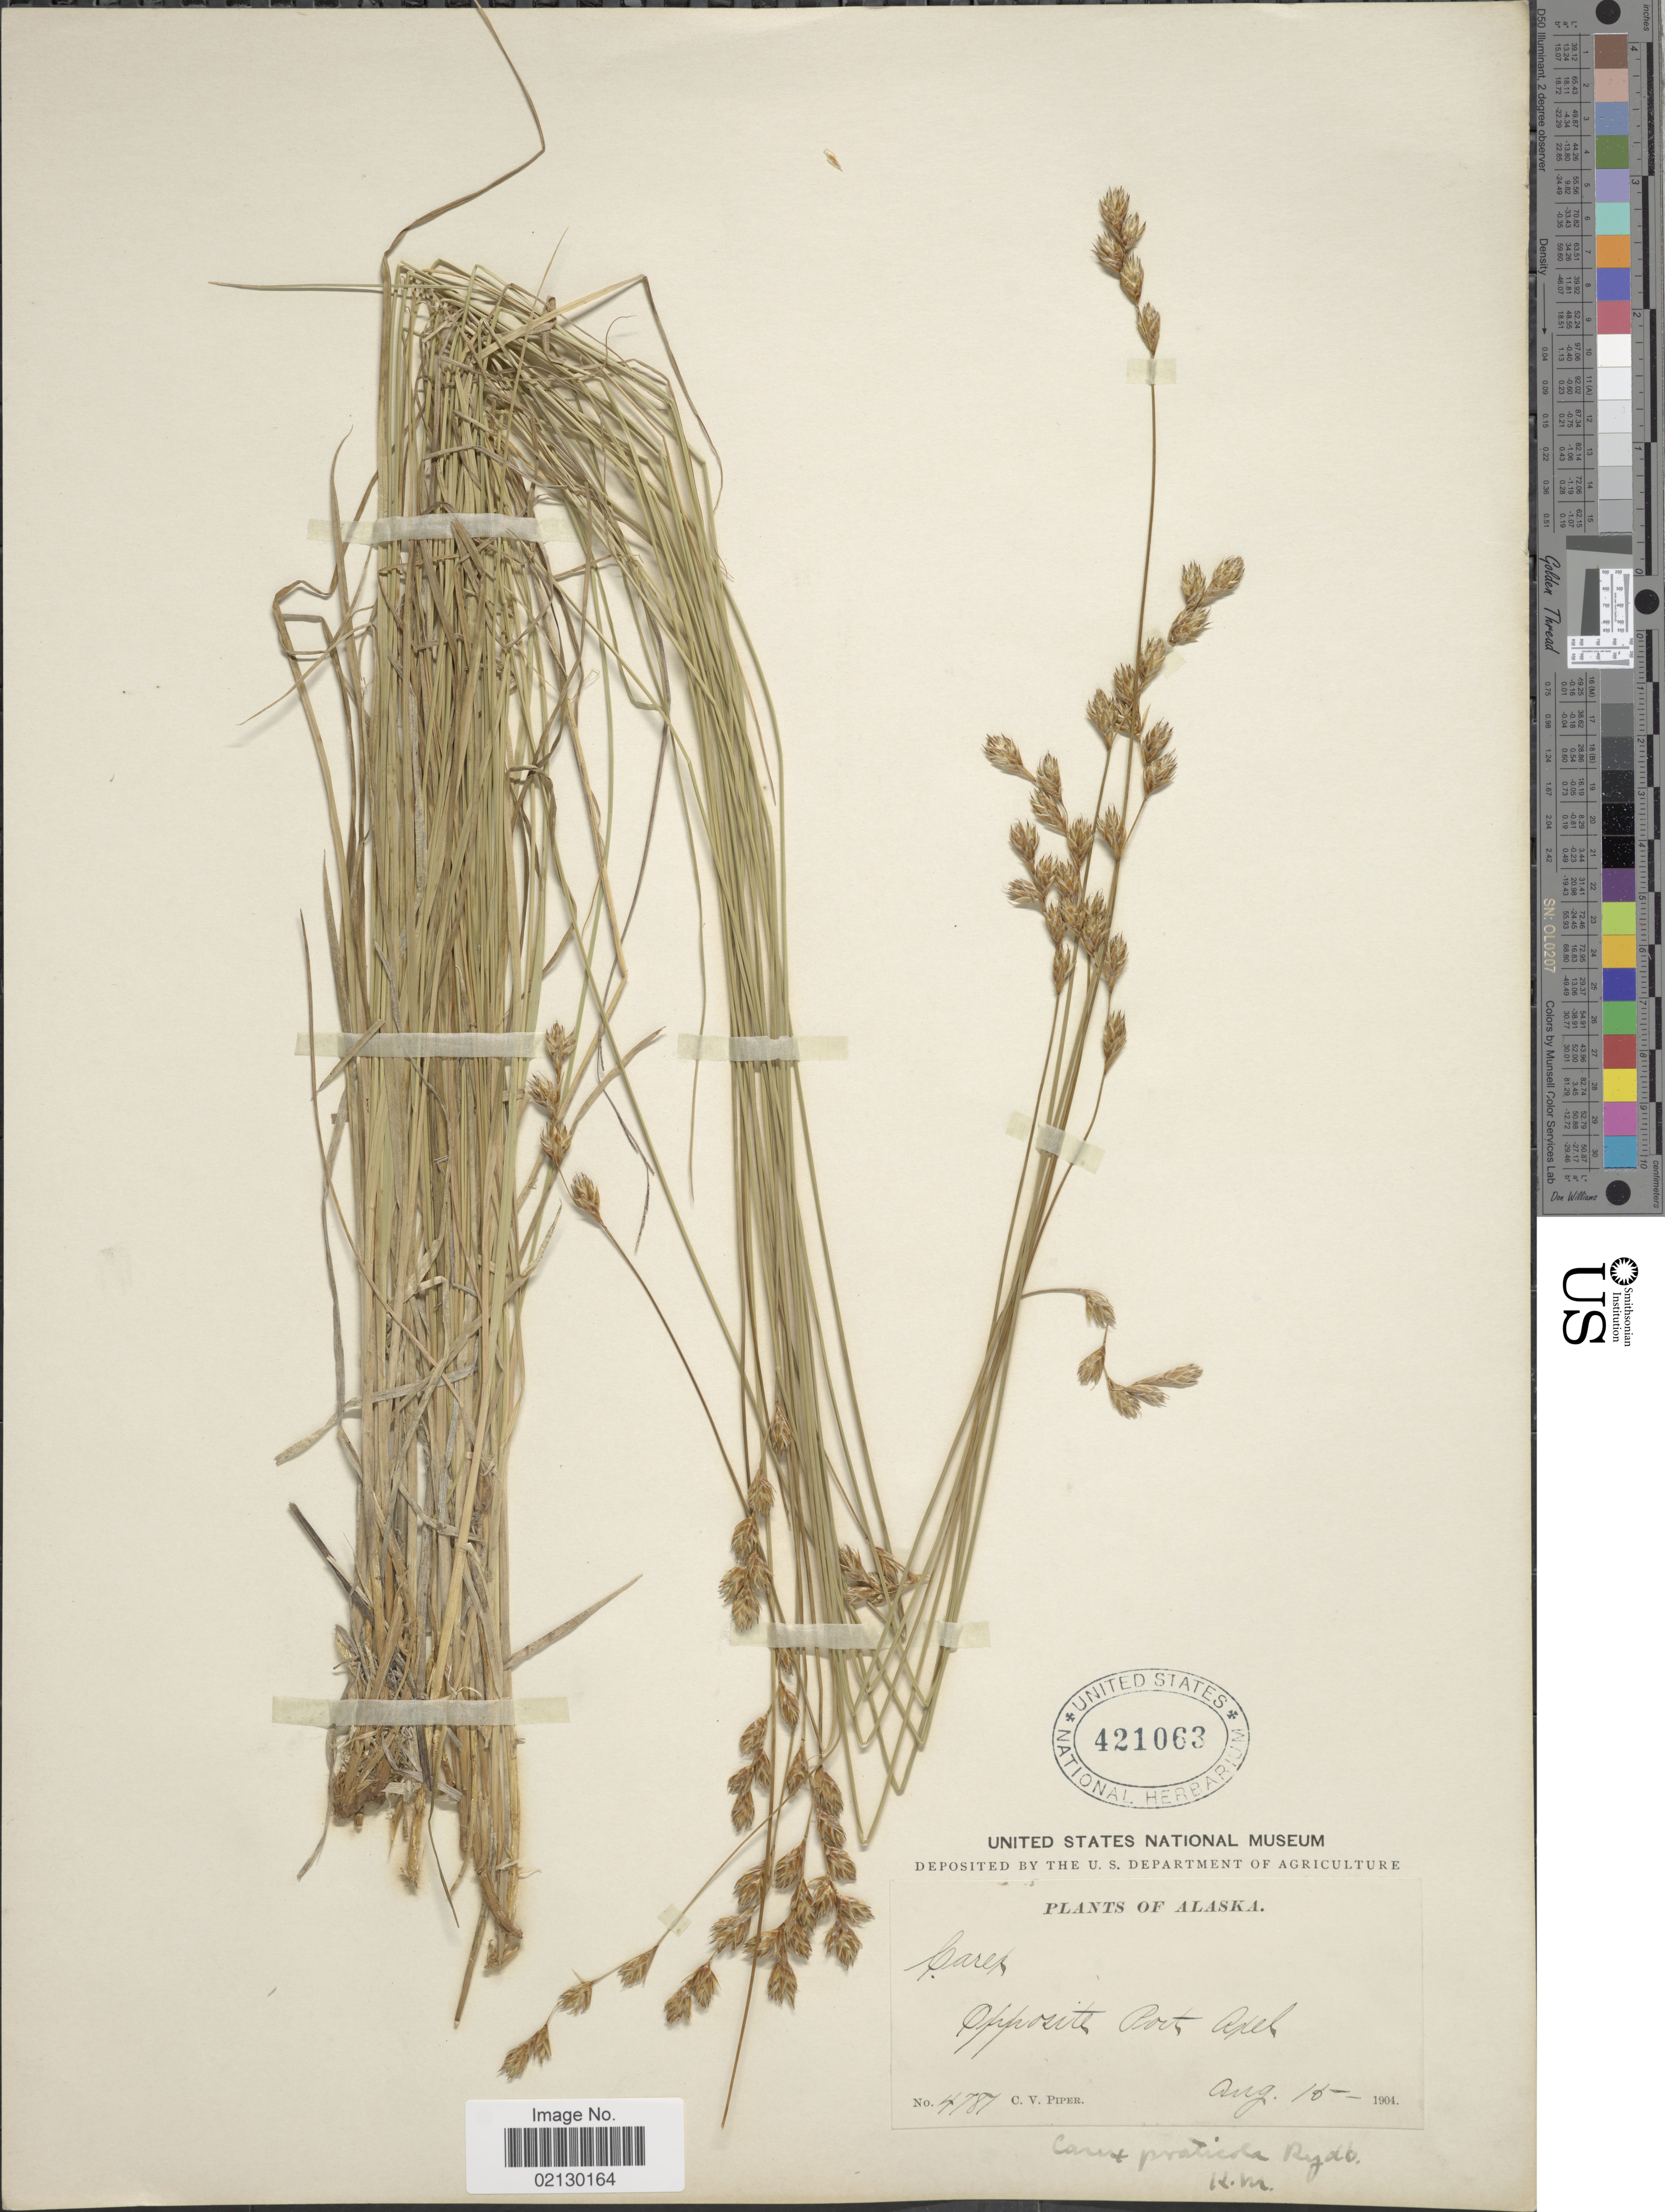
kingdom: Plantae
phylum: Tracheophyta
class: Liliopsida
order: Poales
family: Cyperaceae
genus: Carex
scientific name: Carex praticola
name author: Rydb.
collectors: C. V. Piper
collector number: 4787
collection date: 1904-08-15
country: United States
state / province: Alaska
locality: Opposite Port Axel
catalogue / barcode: US 421063